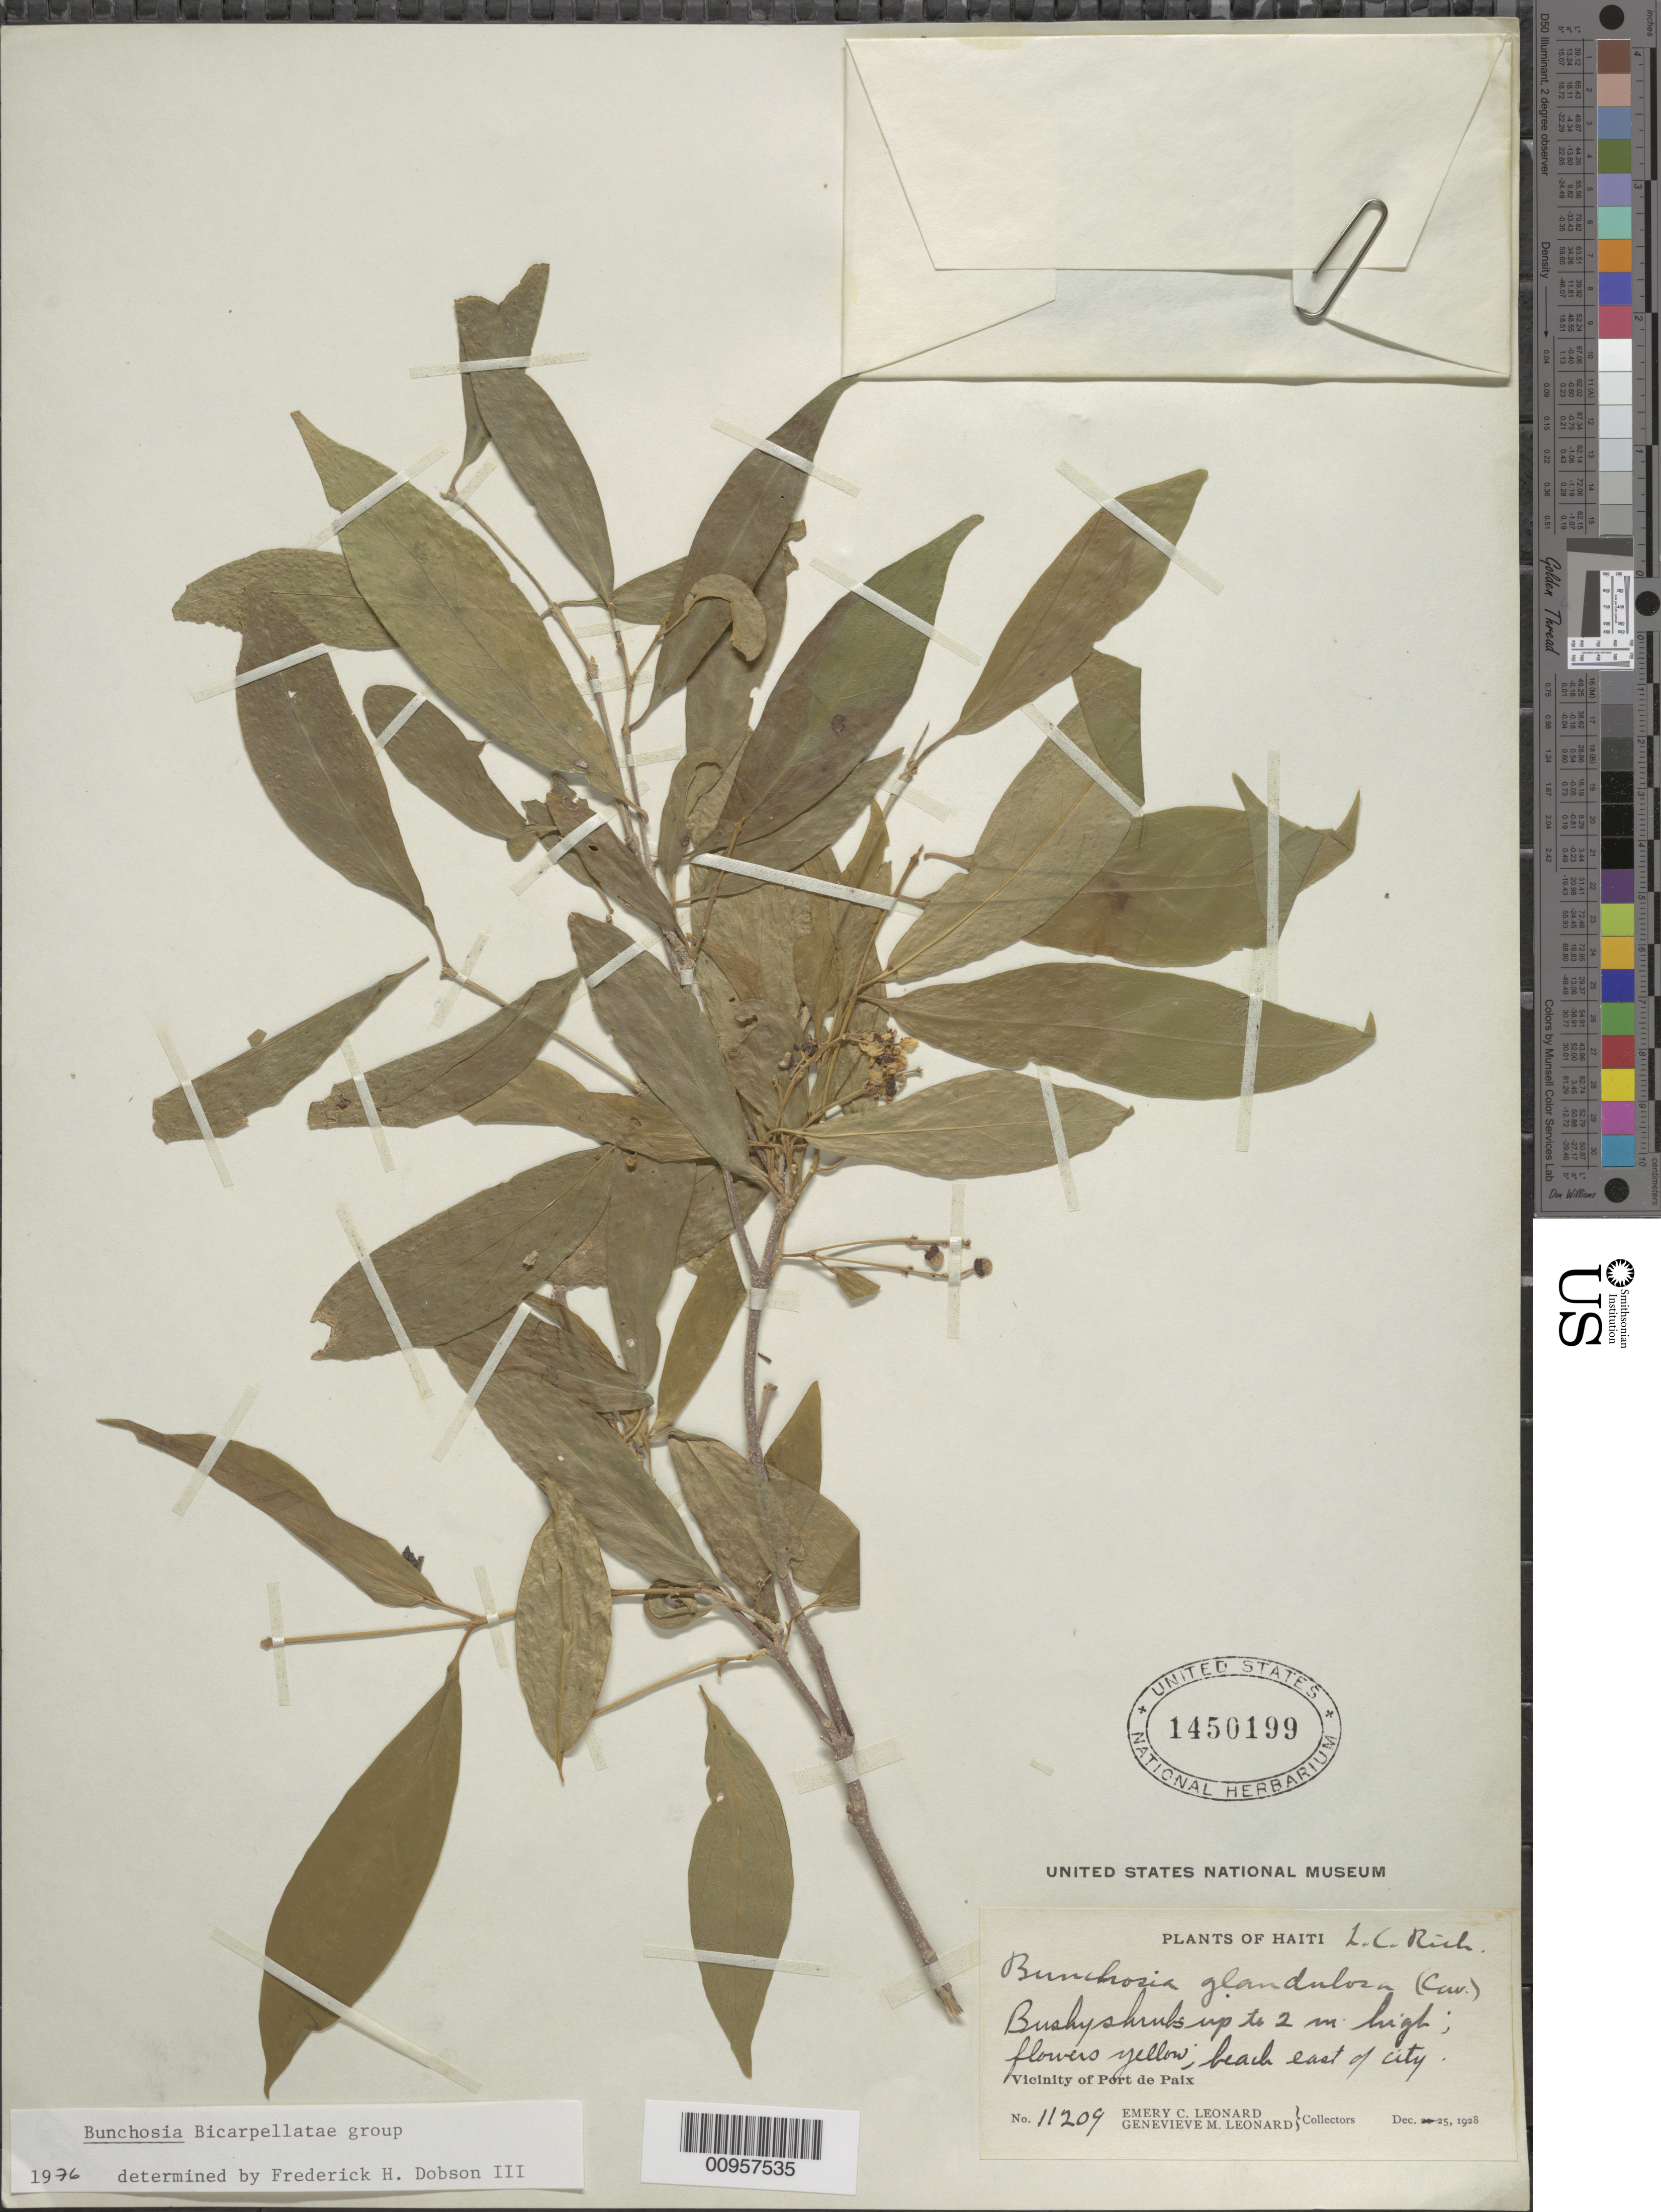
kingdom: Plantae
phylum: Tracheophyta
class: Magnoliopsida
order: Malpighiales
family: Malpighiaceae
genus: Bunchosia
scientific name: Bunchosia glandulosa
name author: (Cav.) DC.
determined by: Dobson, Frederick H.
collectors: E. C. Leonard & G. M. Leonard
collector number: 11209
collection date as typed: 25 Dec 1928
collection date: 1928-12-25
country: Haiti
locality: Vicinity of Port de Paix, E of city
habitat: Beach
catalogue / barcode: US 1450199